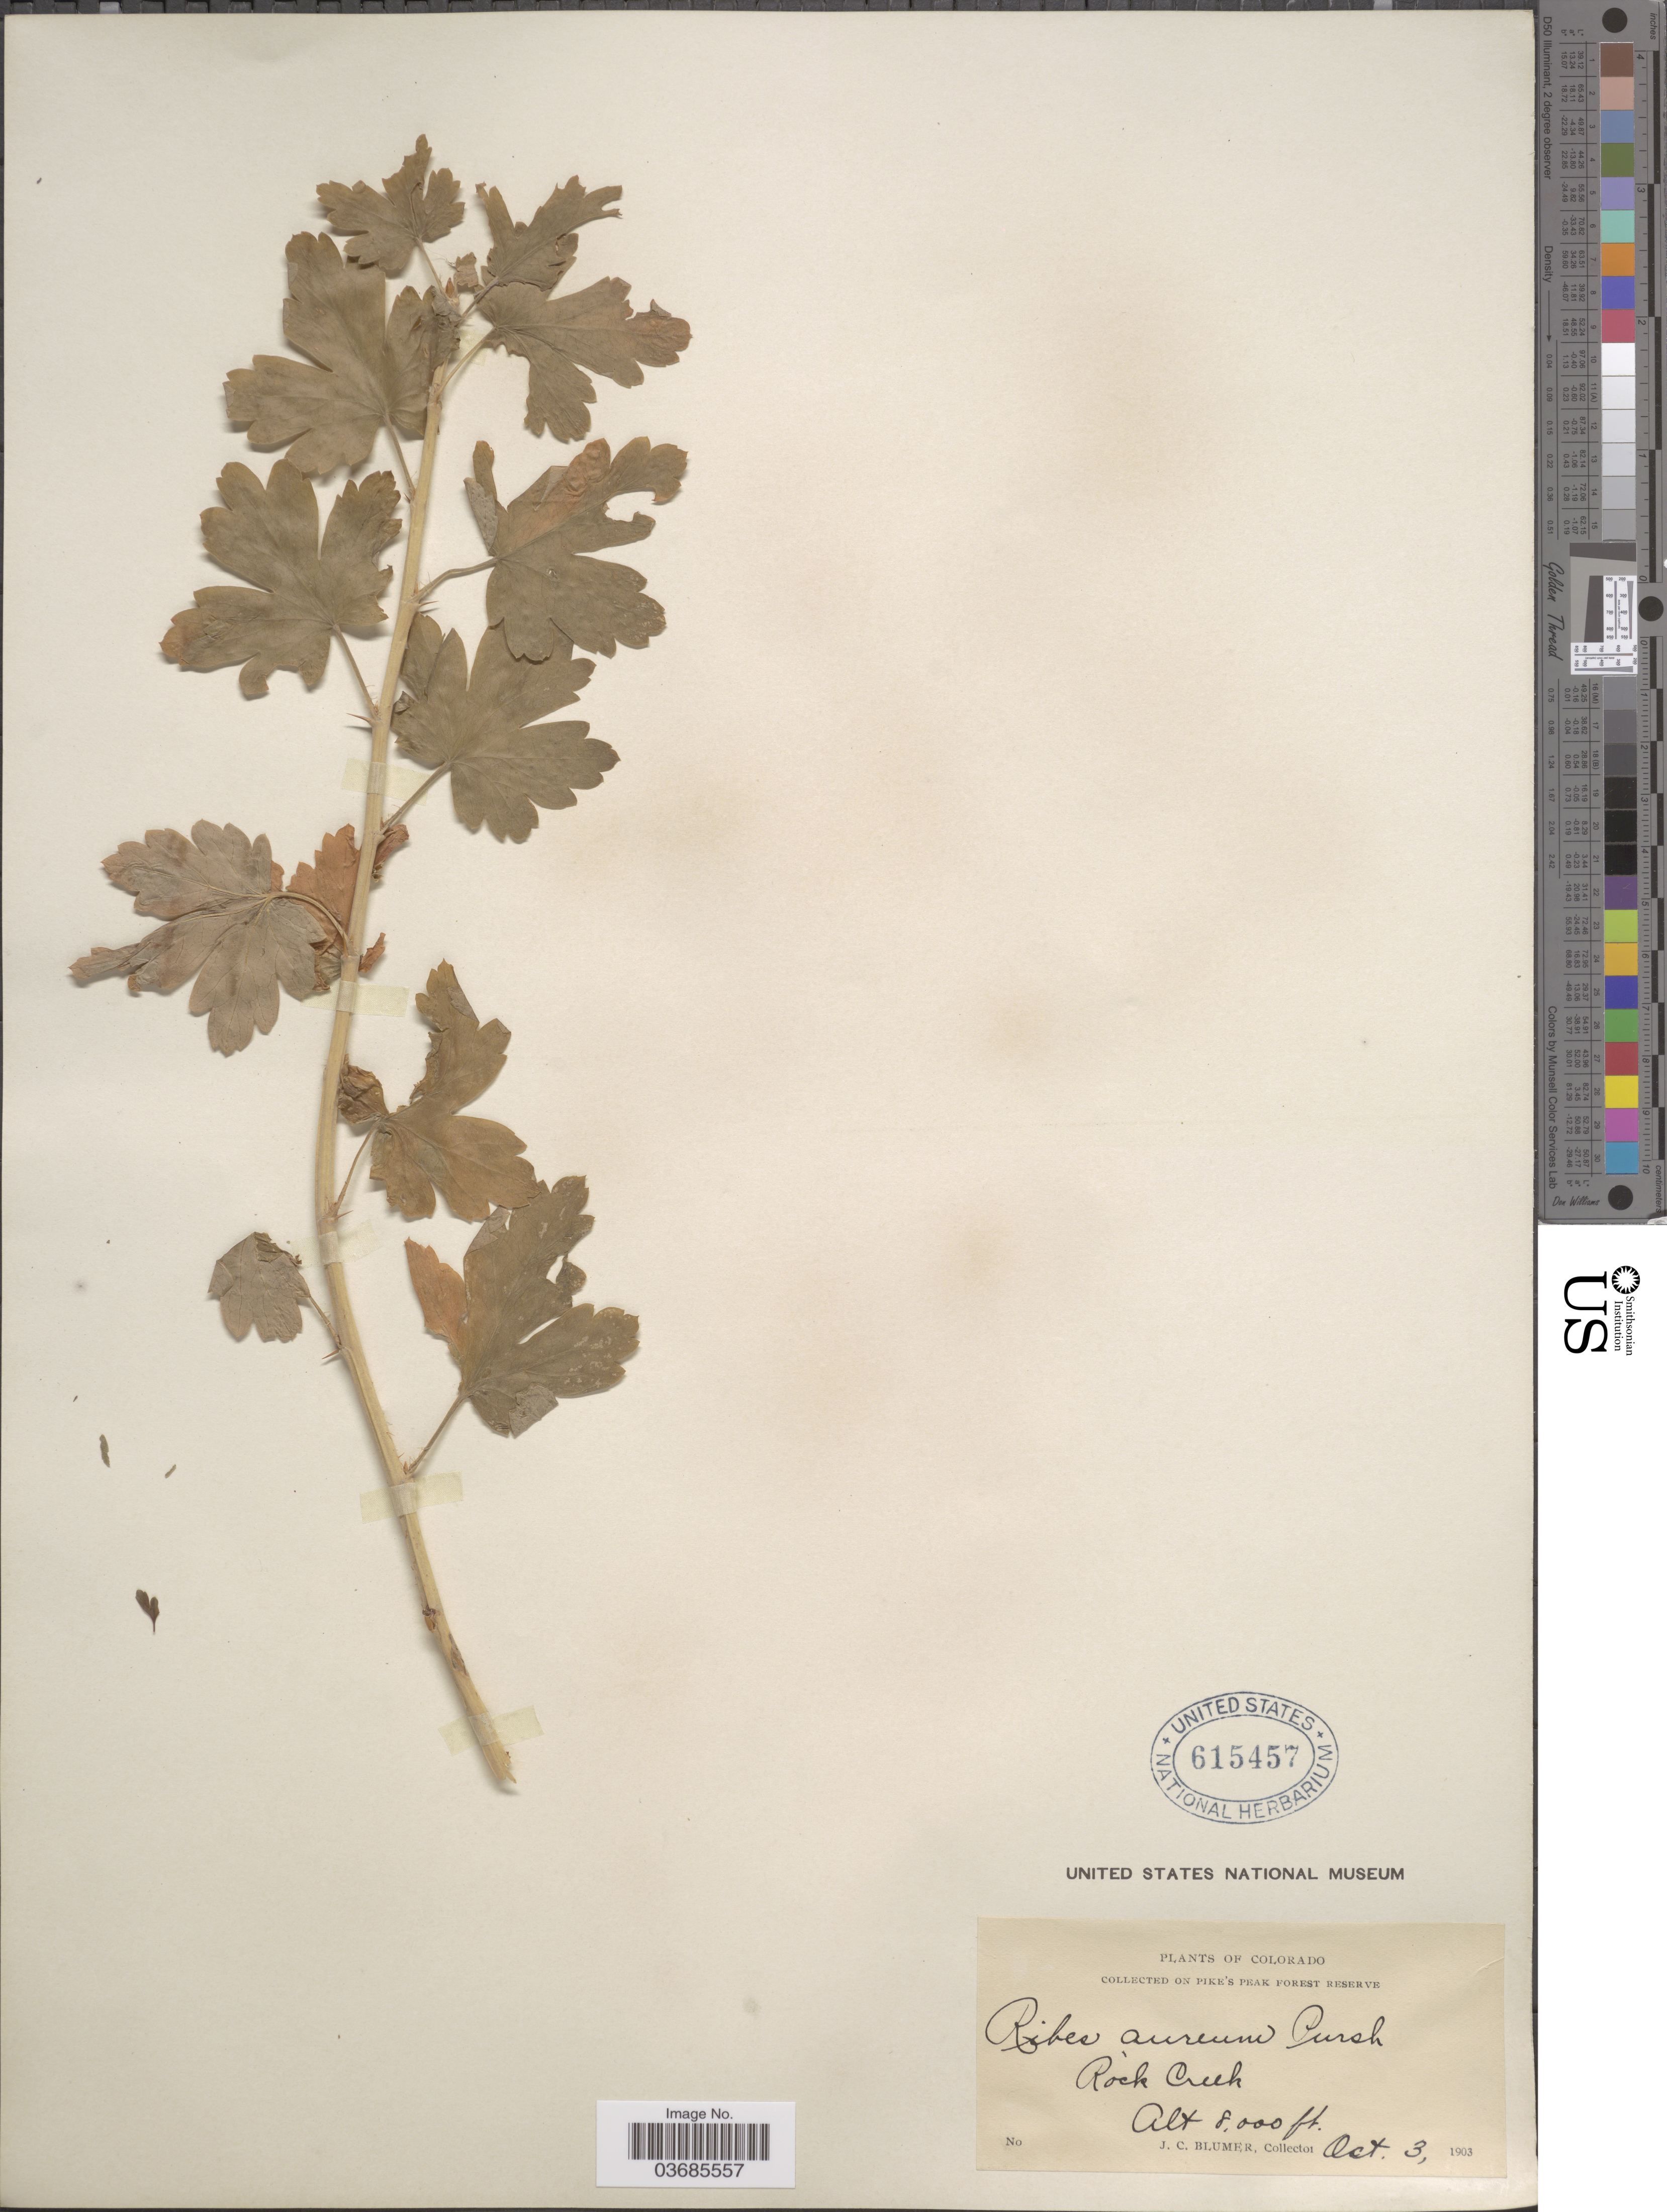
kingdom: Plantae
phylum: Tracheophyta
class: Magnoliopsida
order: Saxifragales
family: Grossulariaceae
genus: Ribes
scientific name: Ribes aureum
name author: Pursh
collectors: J. C. Blumer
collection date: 1903-10-03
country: United States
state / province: Colorado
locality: On Pike's Peak Forest Reserve. Rock Creek.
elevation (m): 2438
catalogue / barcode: US 615457